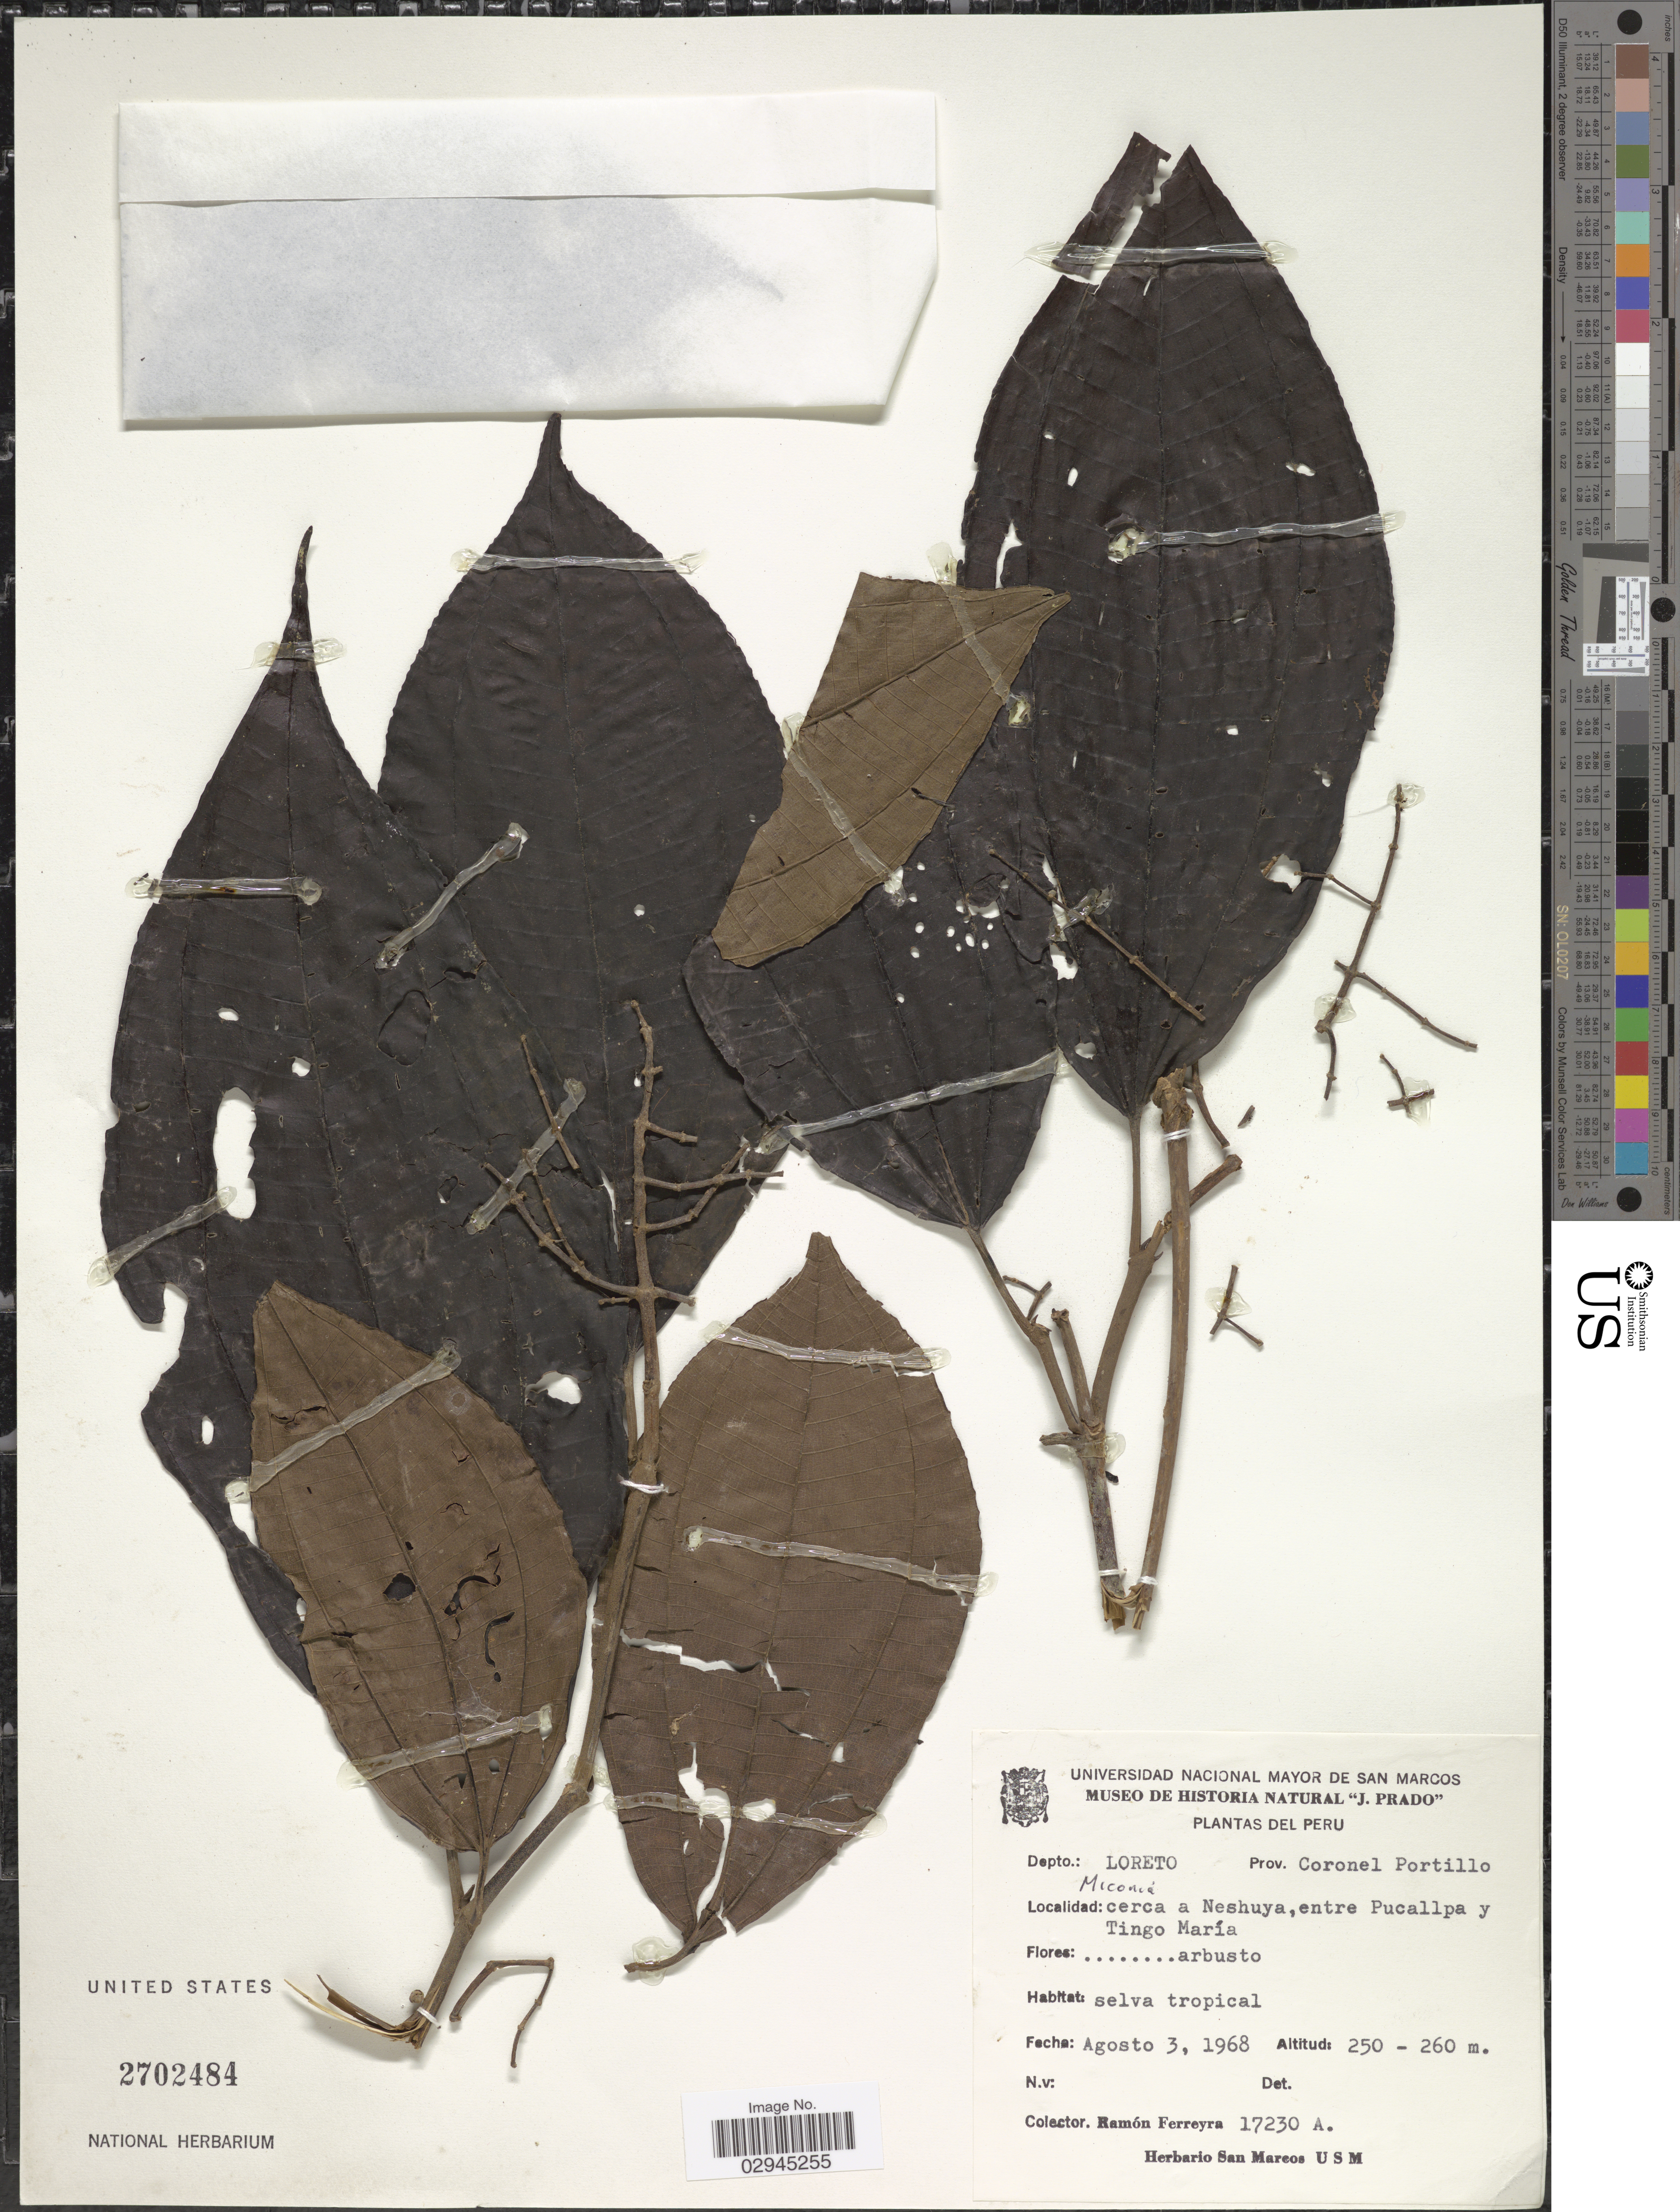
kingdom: Plantae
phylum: Tracheophyta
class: Magnoliopsida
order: Myrtales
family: Melastomataceae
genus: Miconia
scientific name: Miconia sp.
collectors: R. A. Ferreyra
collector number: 17230A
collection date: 1968-08-03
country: Peru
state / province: Loreto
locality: Depto.: Loreto. Prov. Coronel Portillo, cerca a Neshuya, entre Pucallpa y Tingo María.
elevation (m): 250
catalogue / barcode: US 2702484